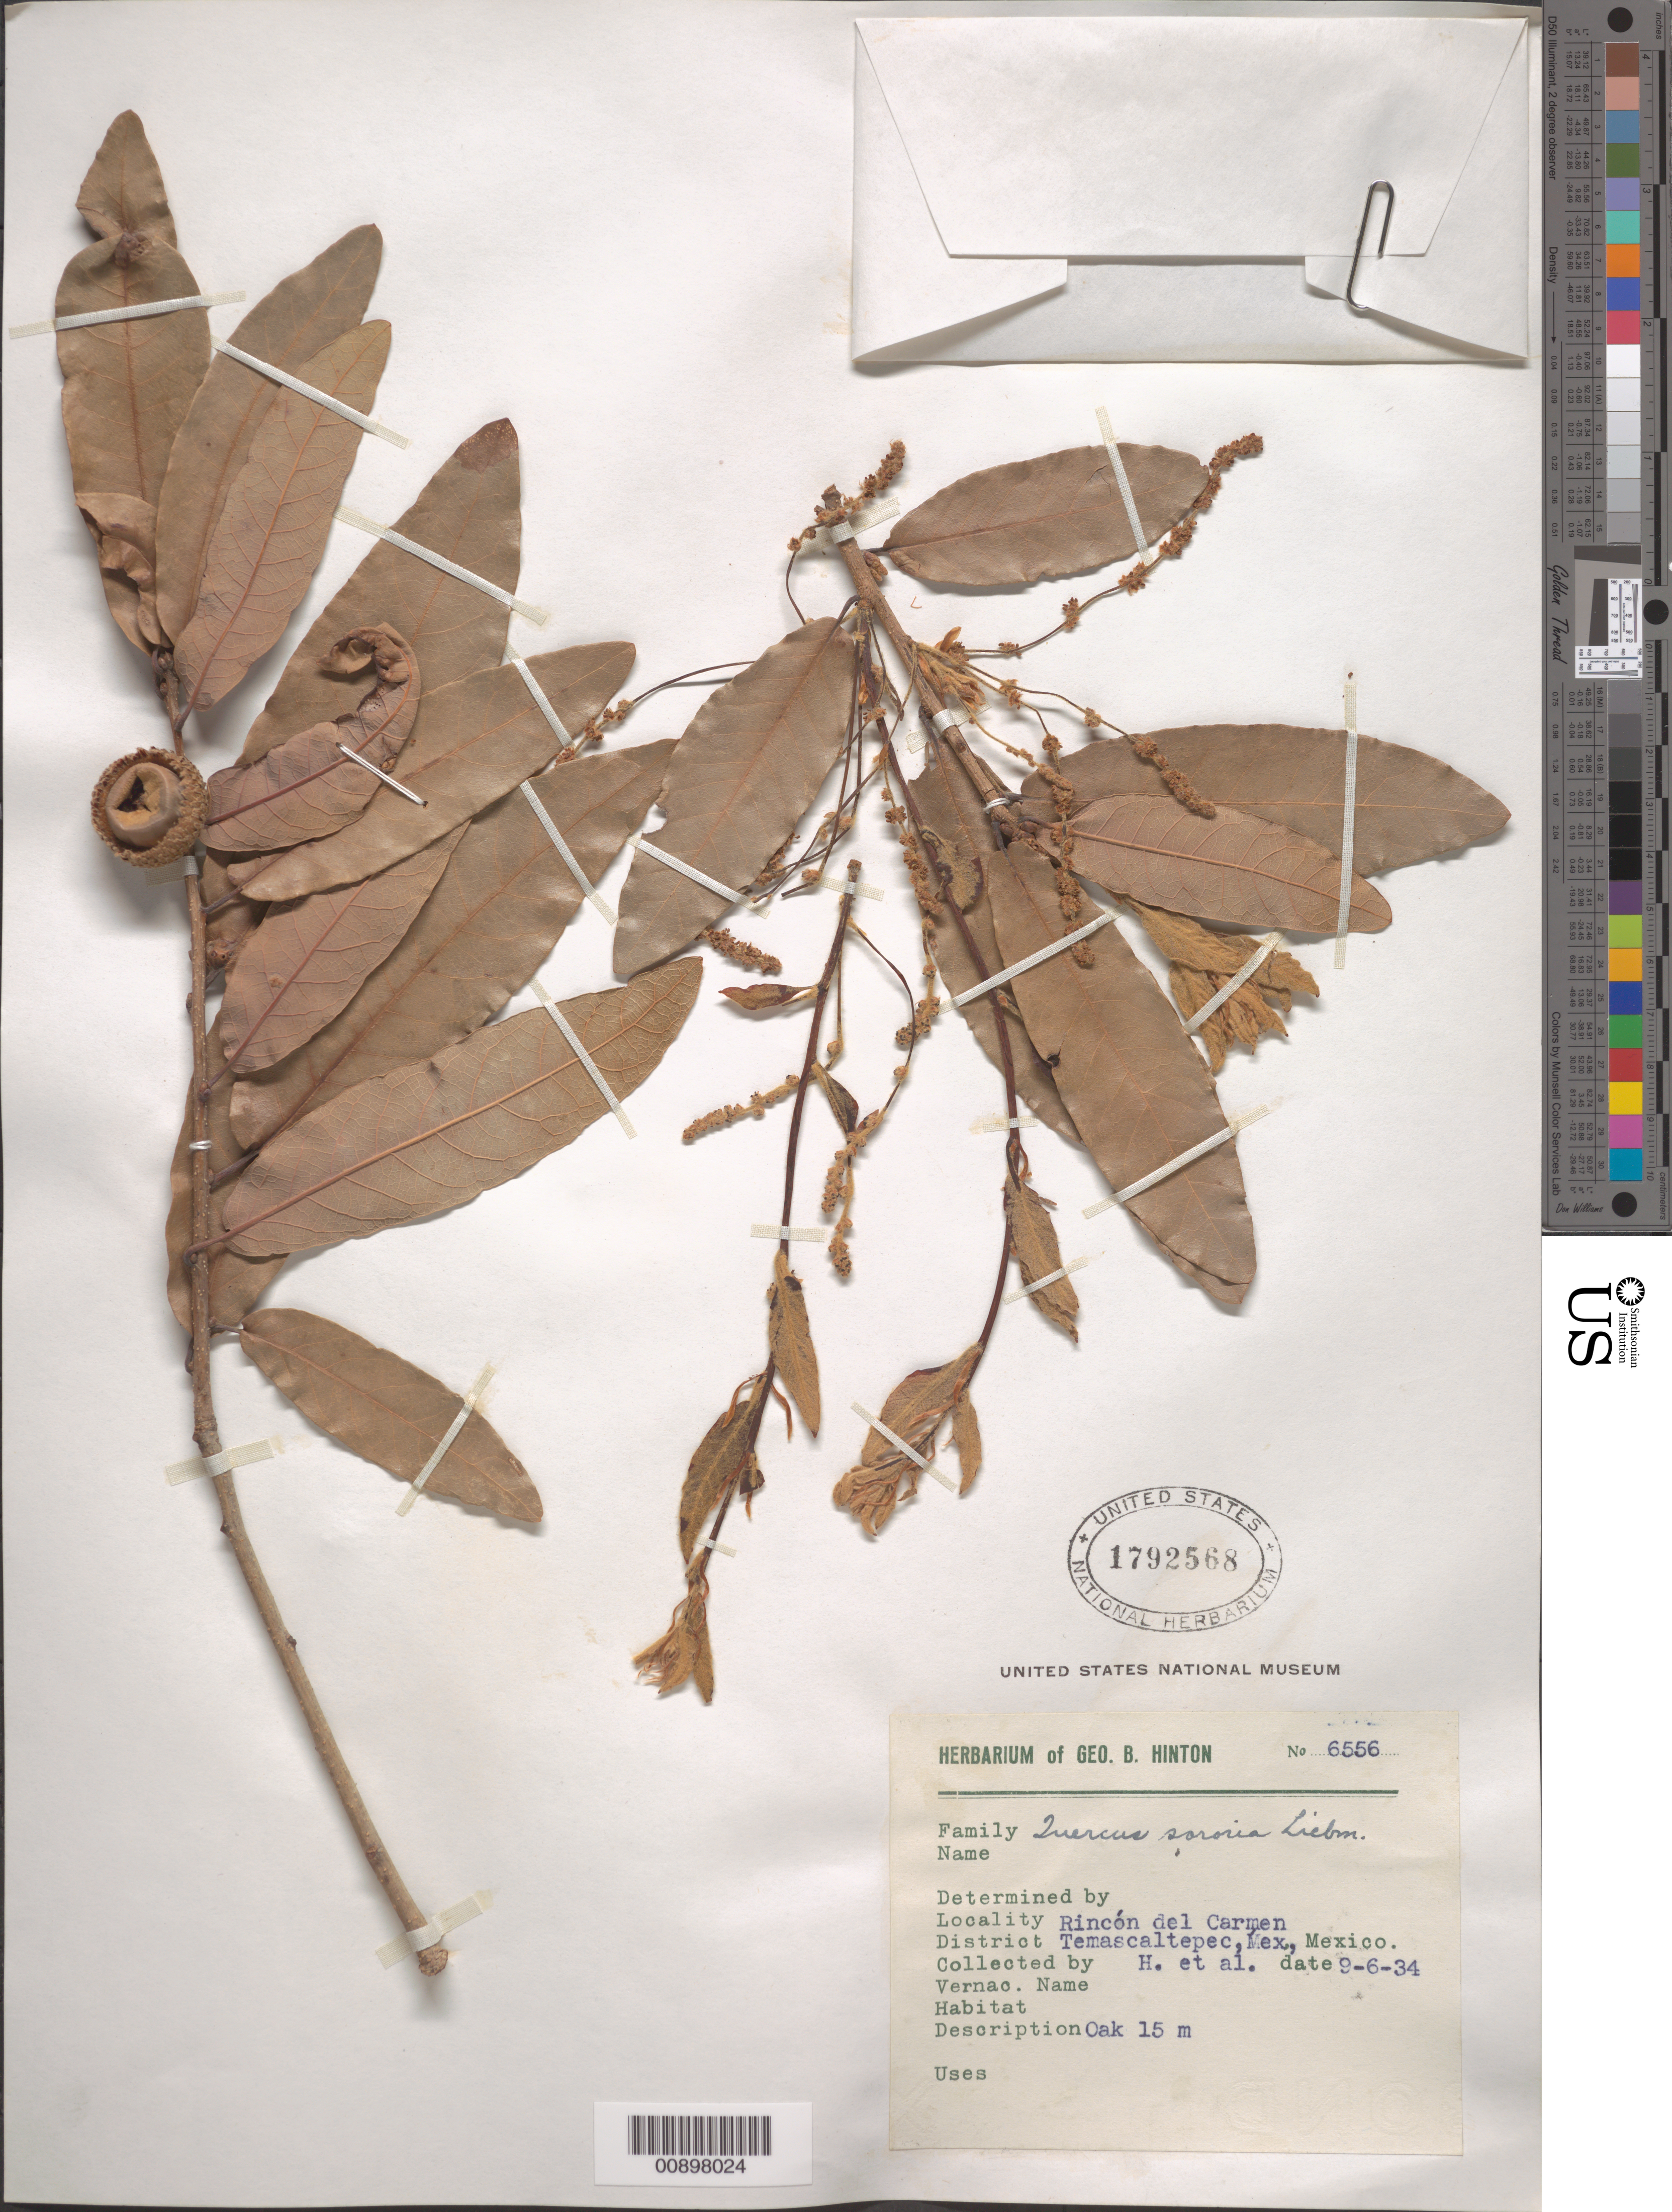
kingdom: Plantae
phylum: Tracheophyta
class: Magnoliopsida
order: Fagales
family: Fagaceae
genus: Quercus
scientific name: Quercus sororia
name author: Liebm.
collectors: G. B. Hinton & et al.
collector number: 6556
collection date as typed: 06 Sep 1934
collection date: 1934-09-06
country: Mexico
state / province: México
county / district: Temascaltepec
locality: Rincón del Carmen, District Temascaltepec, State of México.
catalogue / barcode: US 1792568